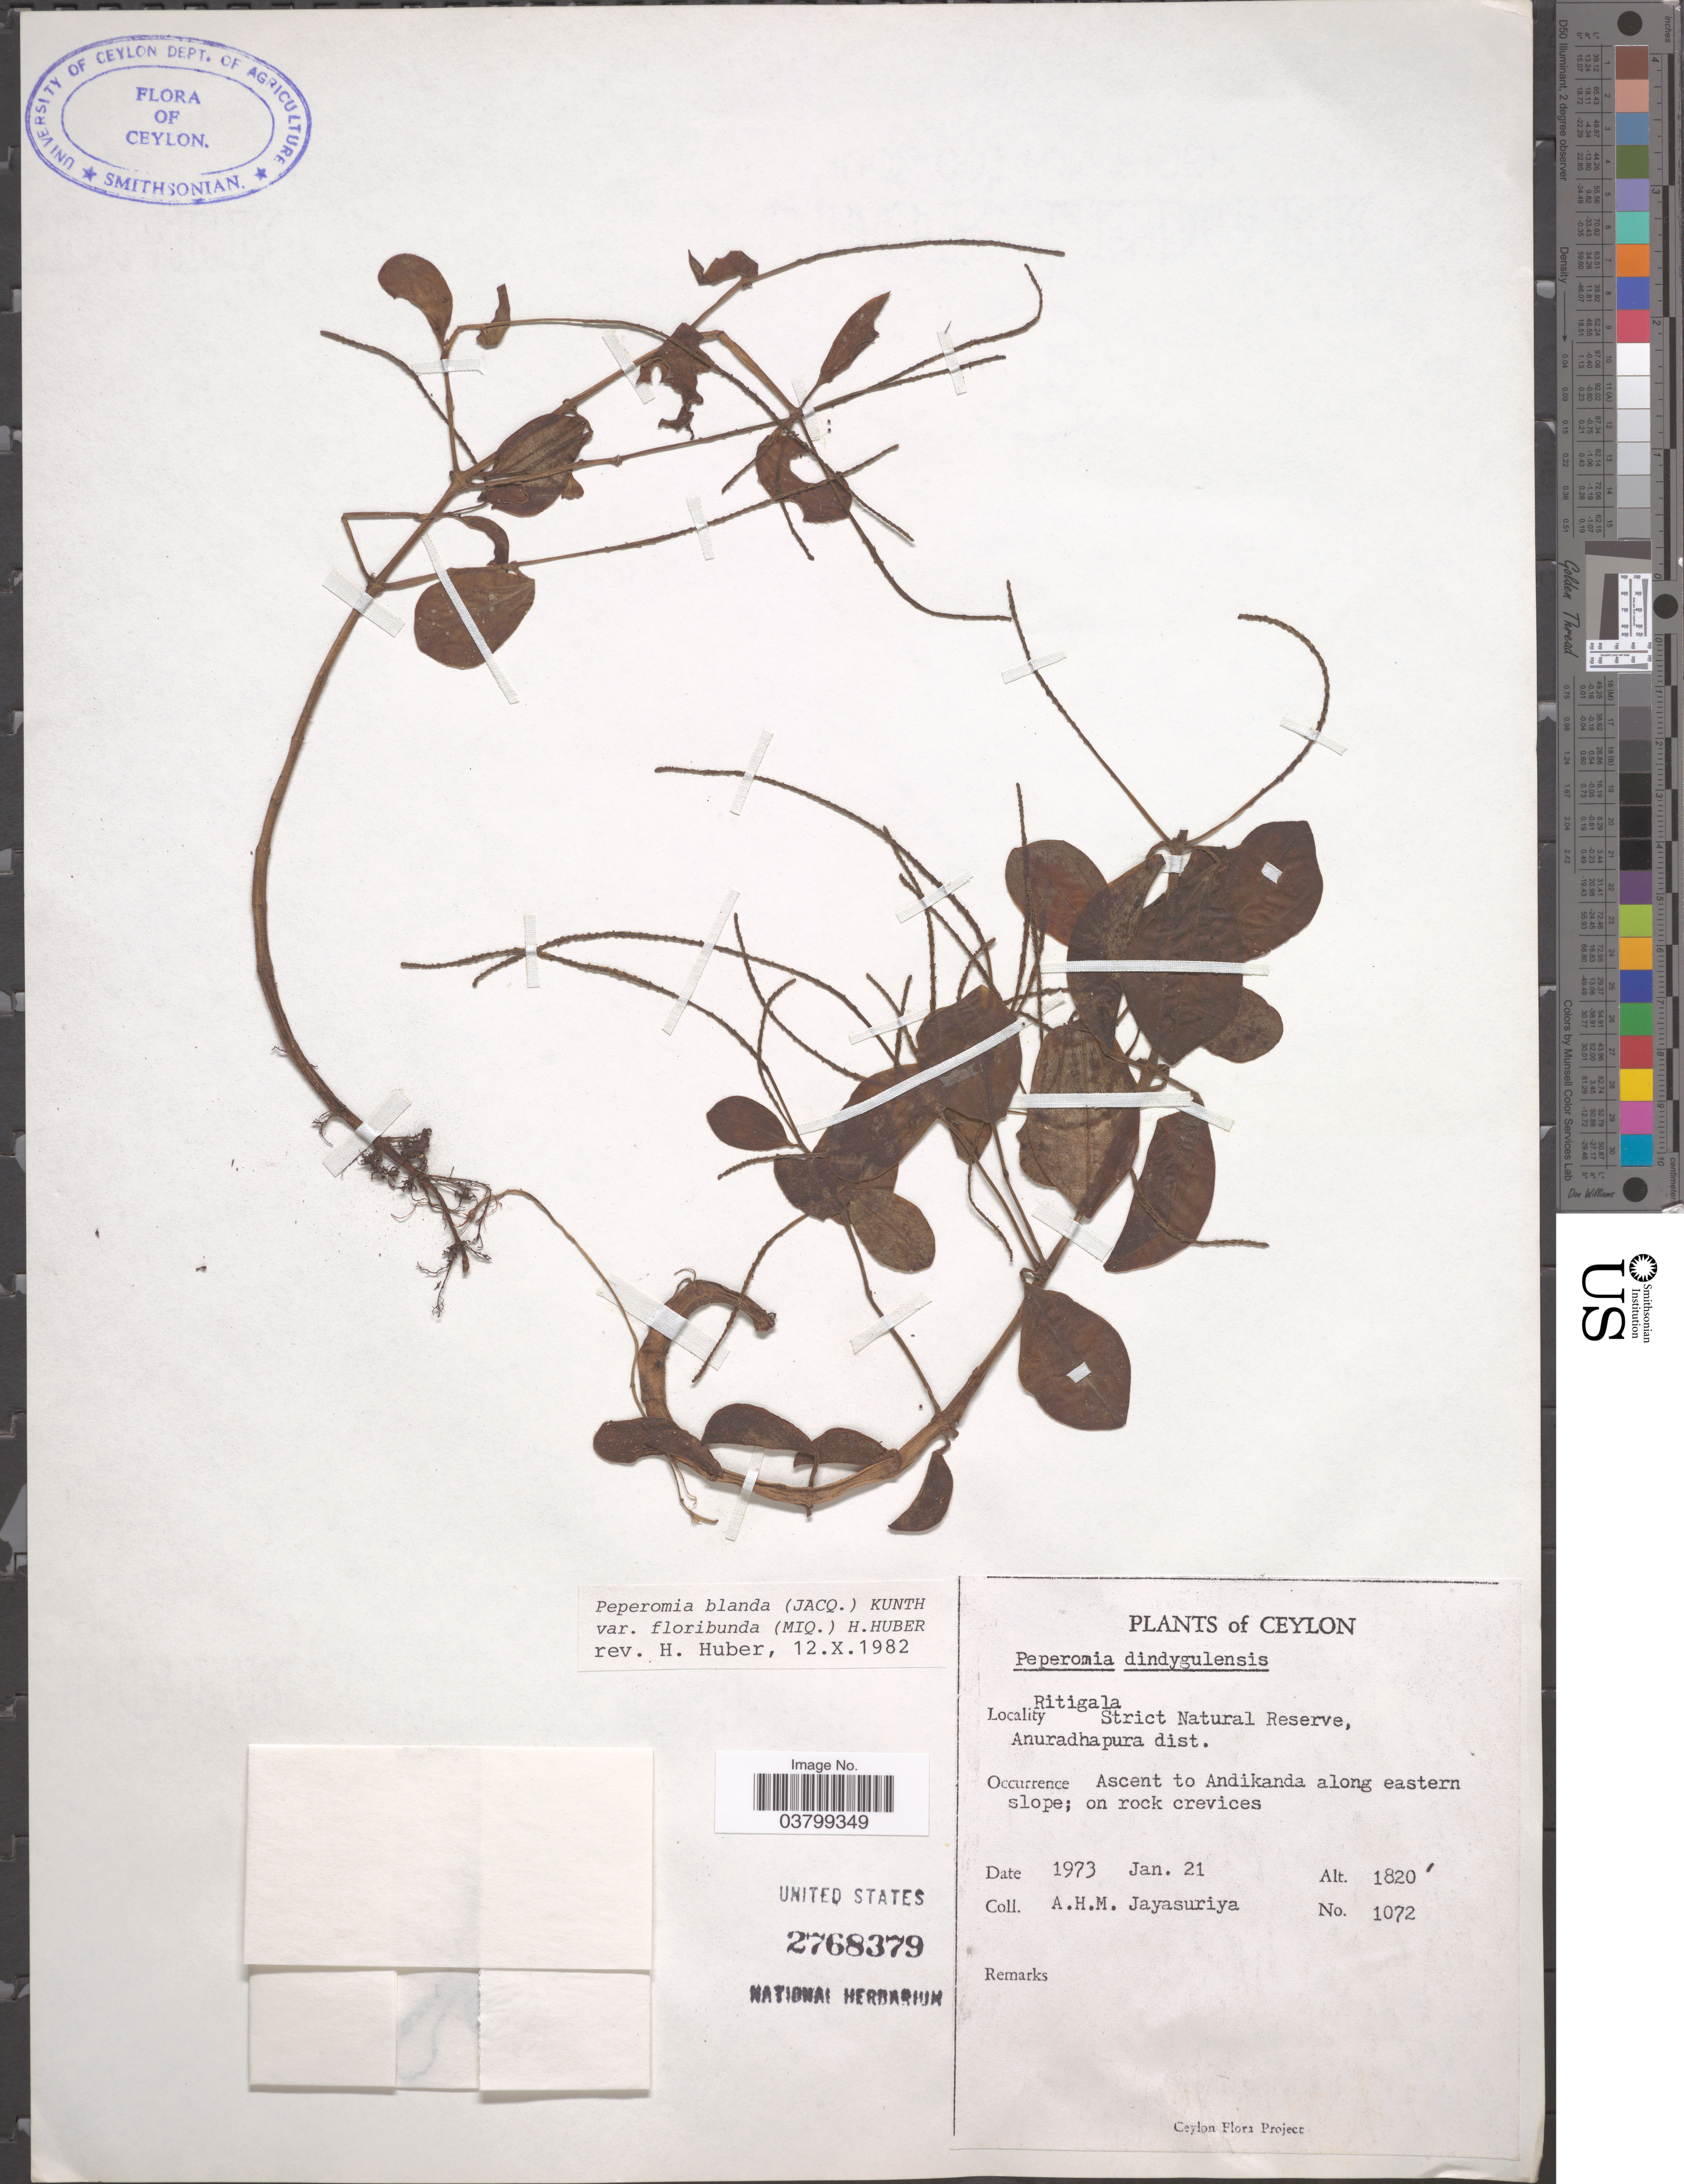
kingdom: Plantae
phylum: Tracheophyta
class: Magnoliopsida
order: Piperales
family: Piperaceae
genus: Peperomia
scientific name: Peperomia blanda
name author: (Jacq.) Kunth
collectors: A. H. Jayasuriya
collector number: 1072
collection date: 1973-01-21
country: Sri Lanka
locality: Ceylon. Ritigala Strict Natural Reserve, Anuradhapura dist. Ascent to Andikanda along eastern slope.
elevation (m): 555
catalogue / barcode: US 2768378